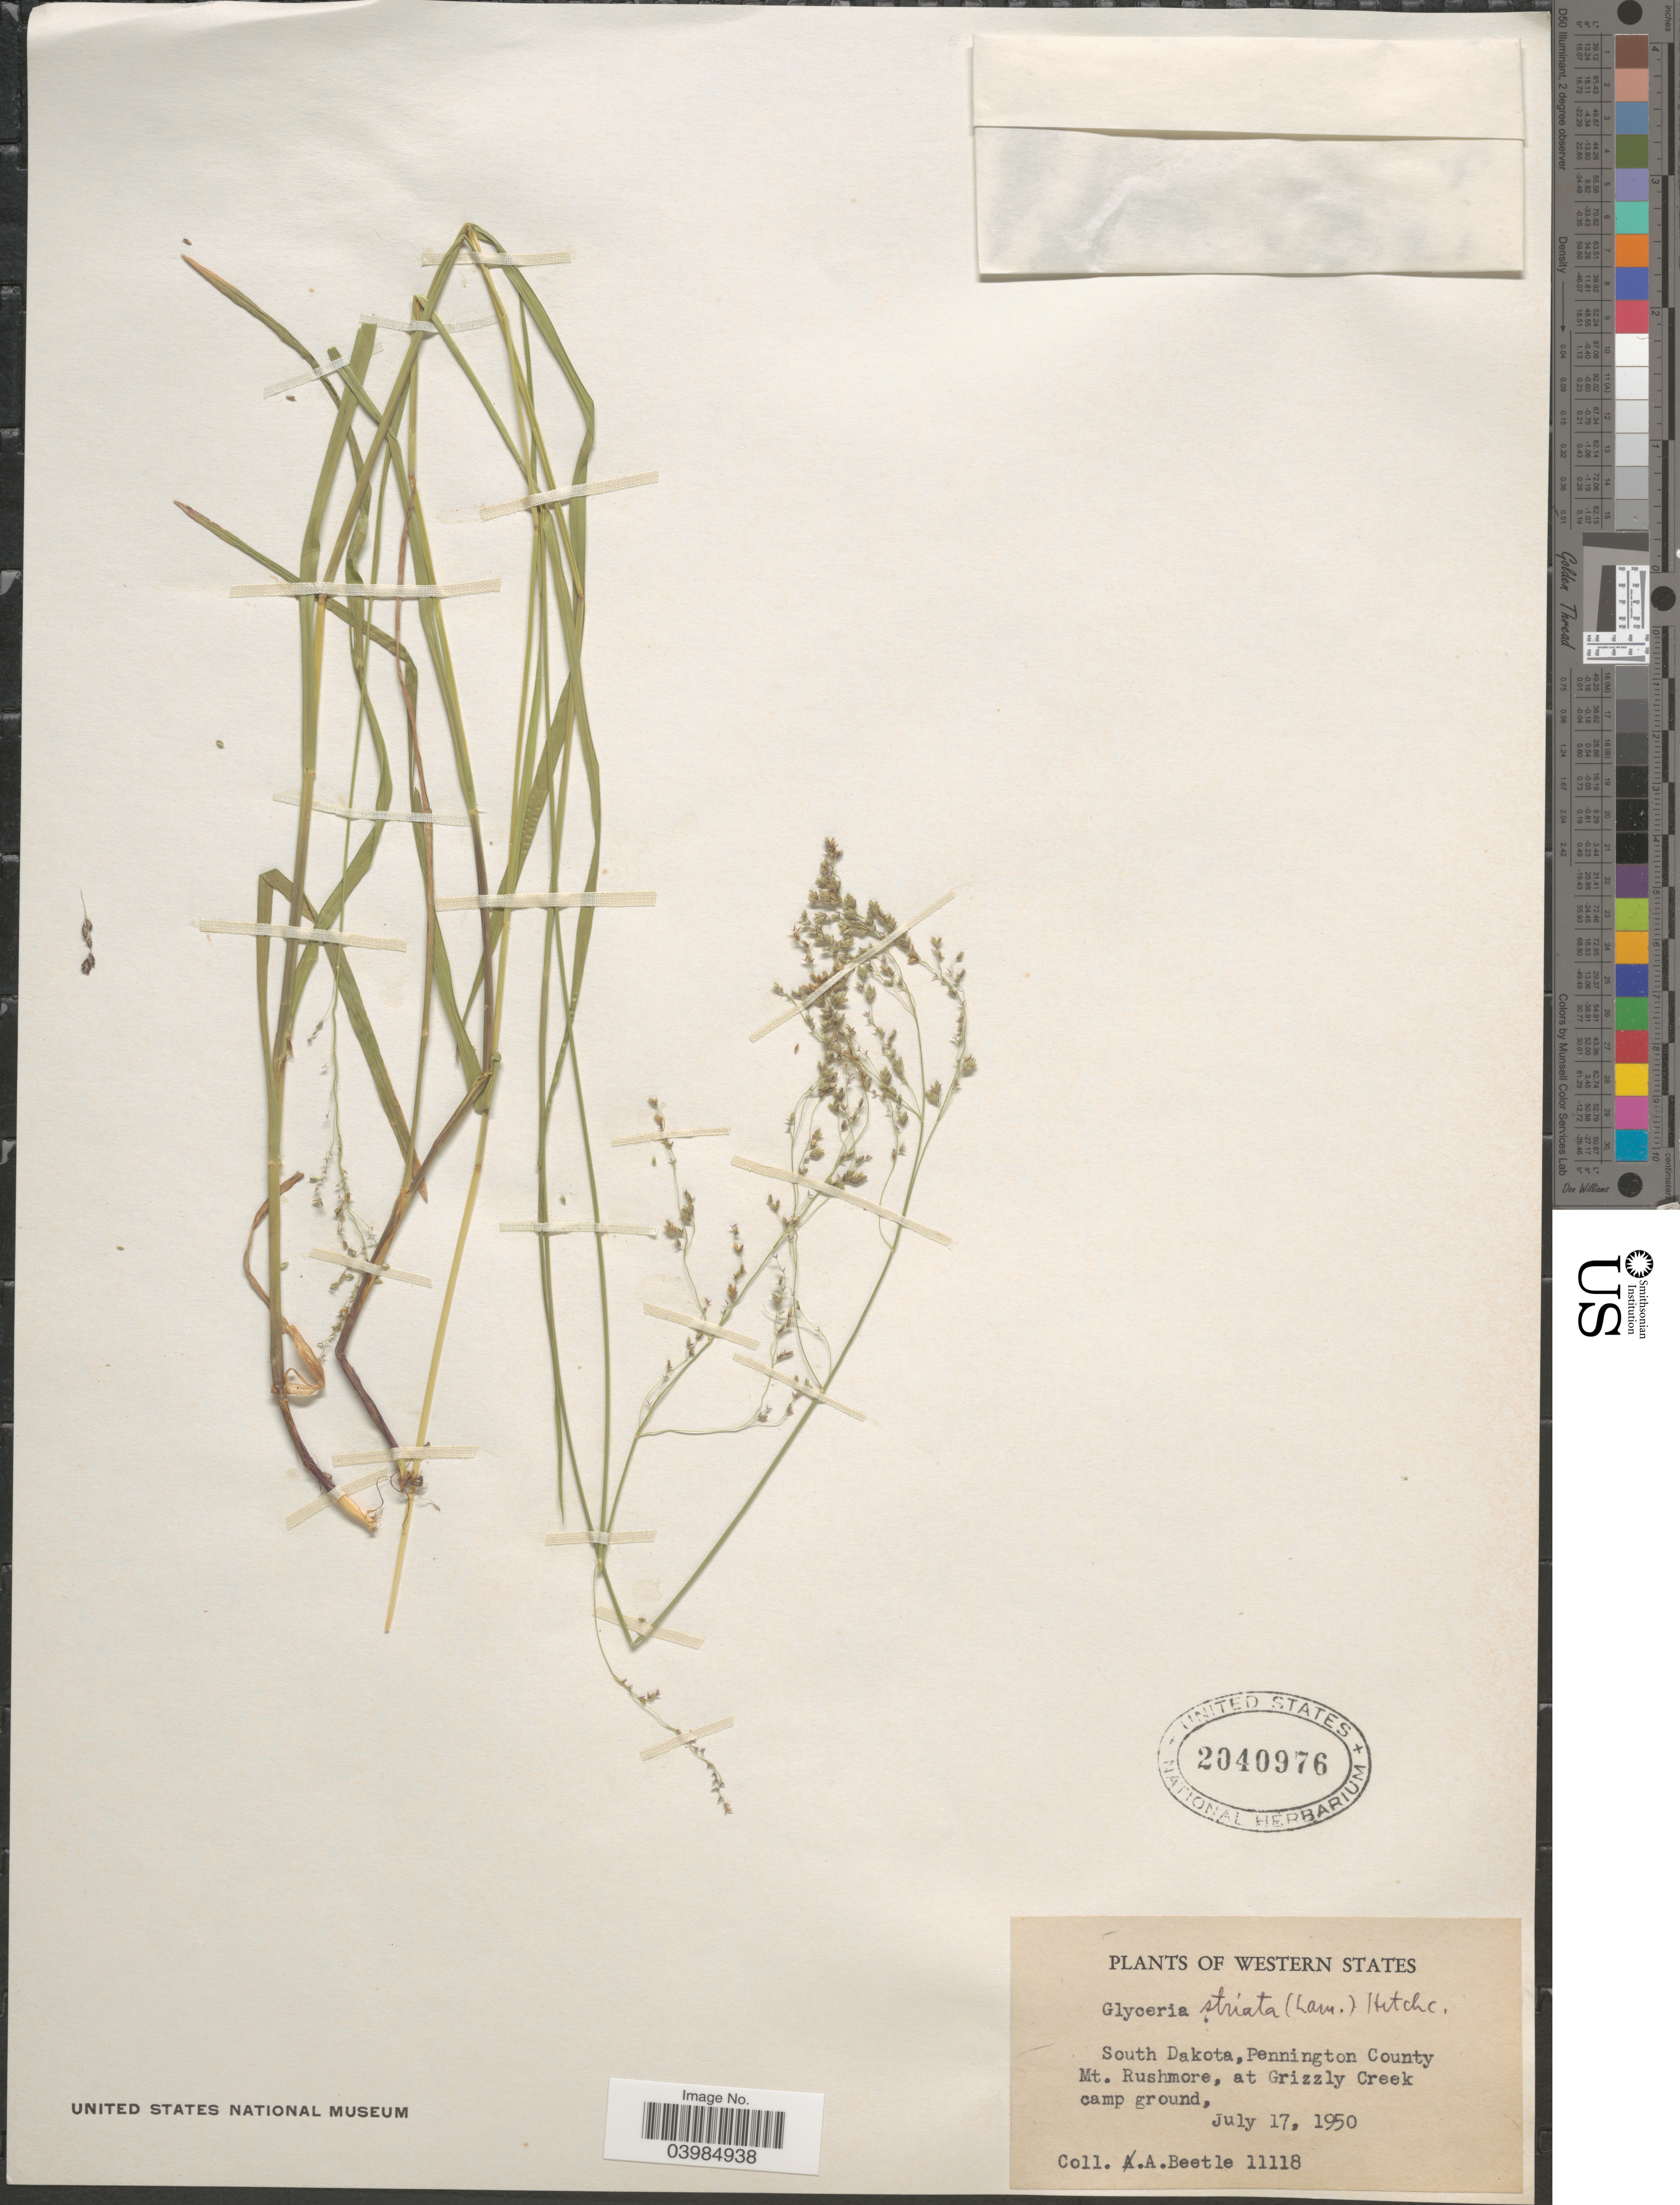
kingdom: Plantae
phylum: Tracheophyta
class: Liliopsida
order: Poales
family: Poaceae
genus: Glyceria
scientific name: Glyceria striata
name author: (Lam.) Hitchc.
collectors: A. A. Beetle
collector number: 11118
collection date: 1950-07-17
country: United States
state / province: South Dakota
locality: Western States. Pennington County. Mt. Rushmore, at Grizzly Creek camp ground.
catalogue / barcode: US 2040976